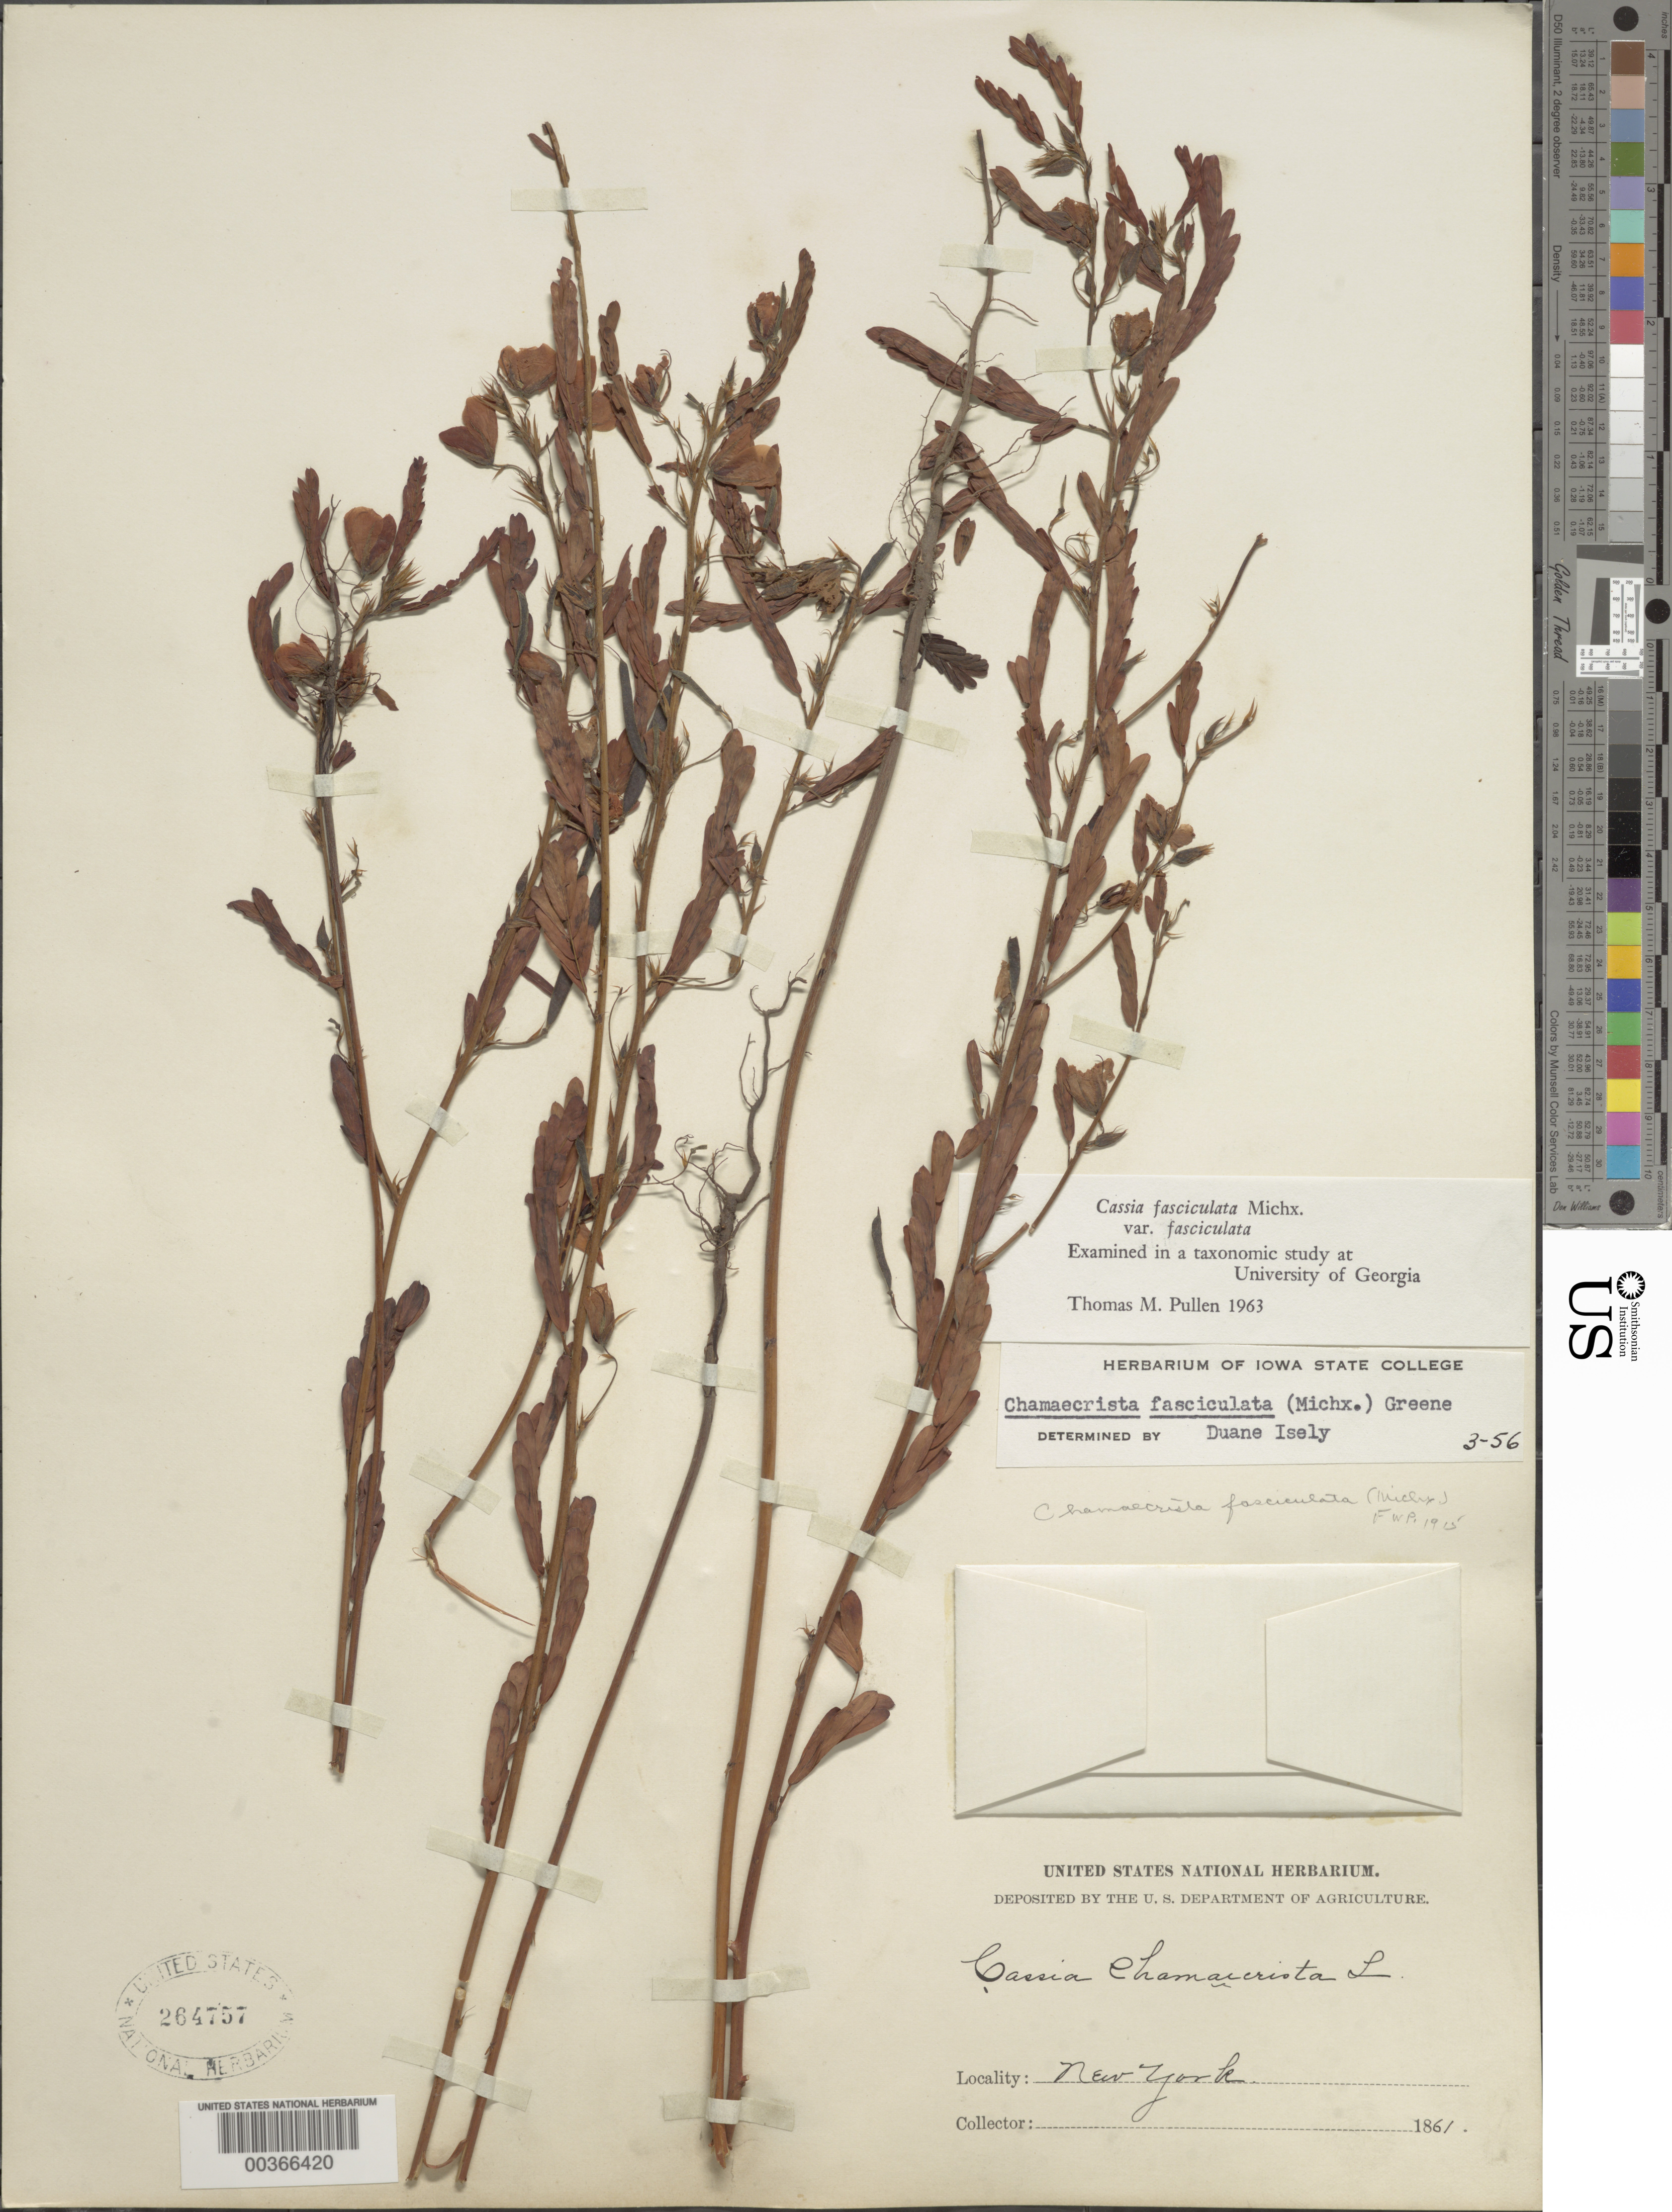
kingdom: Plantae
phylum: Tracheophyta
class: Magnoliopsida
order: Fabales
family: Fabaceae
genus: Chamaecrista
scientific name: Chamaecrista fasciculata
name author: (Michx.) Greene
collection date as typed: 1861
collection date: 1861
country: United States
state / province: New York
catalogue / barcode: US 264757